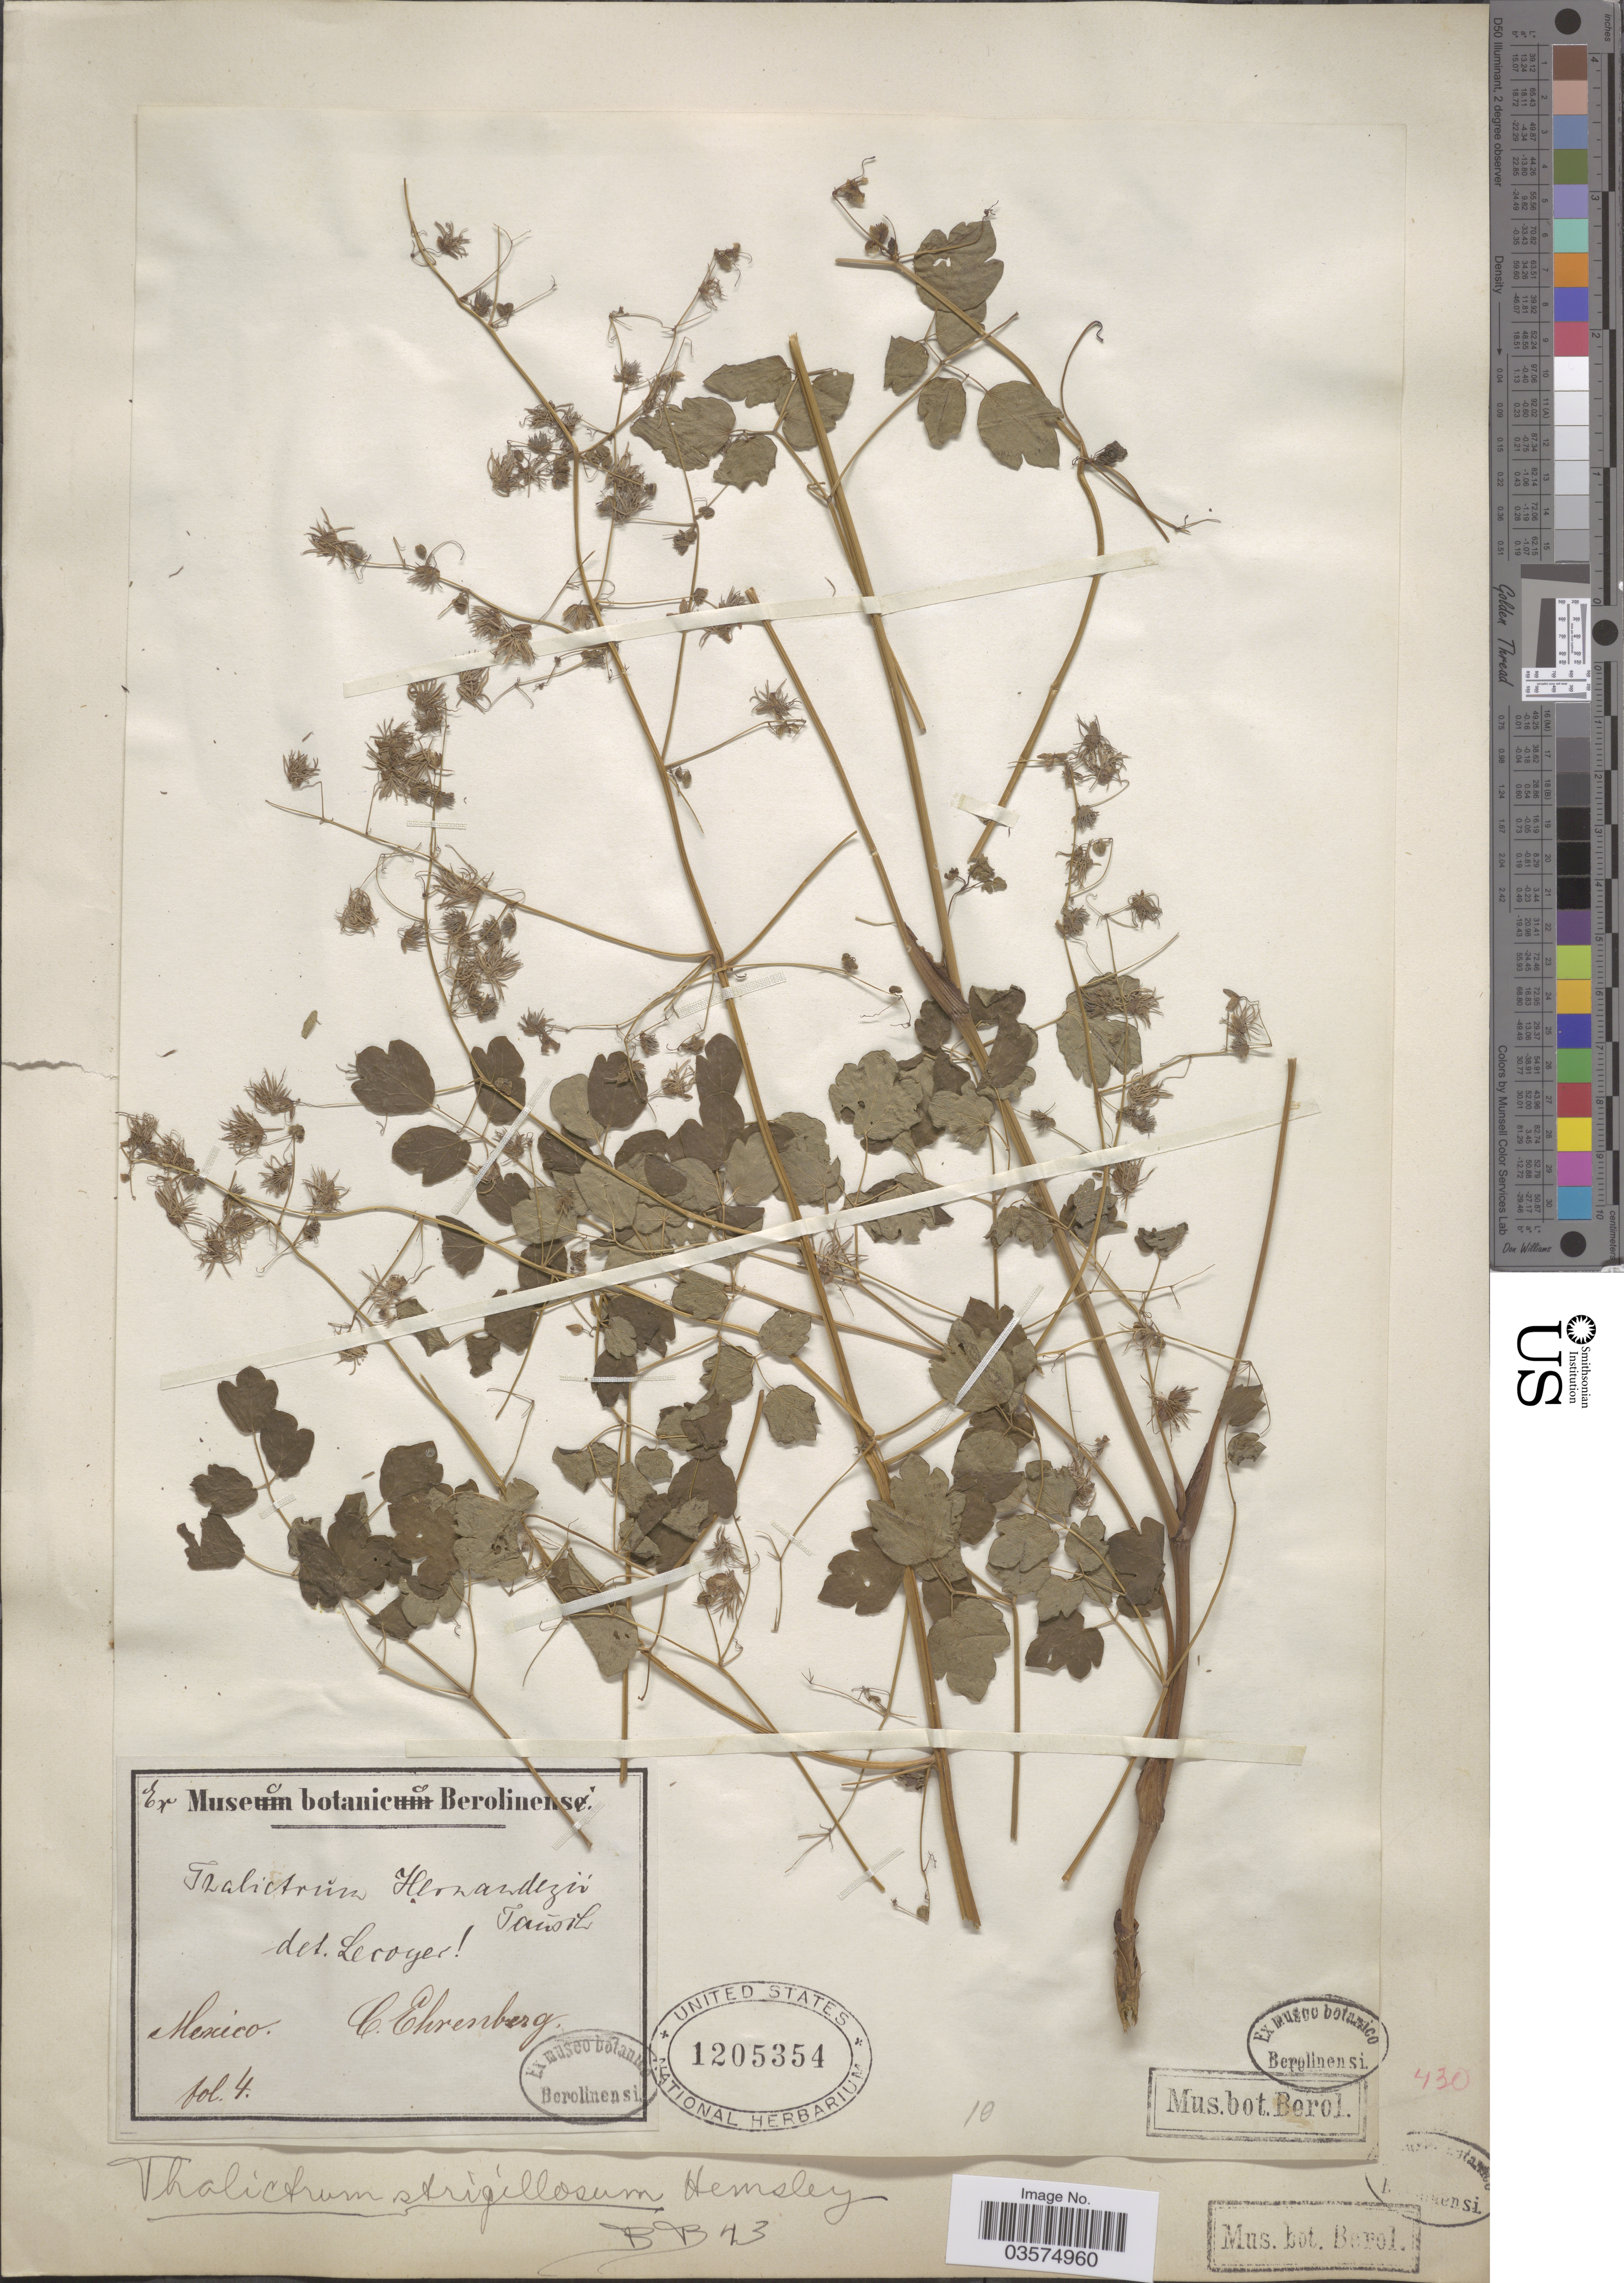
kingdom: Plantae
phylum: Tracheophyta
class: Magnoliopsida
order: Ranunculales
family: Ranunculaceae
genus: Thalictrum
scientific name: Thalictrum strigillosum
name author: Hemsl.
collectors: C. G. Ehrenberg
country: Mexico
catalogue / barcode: US 1205354